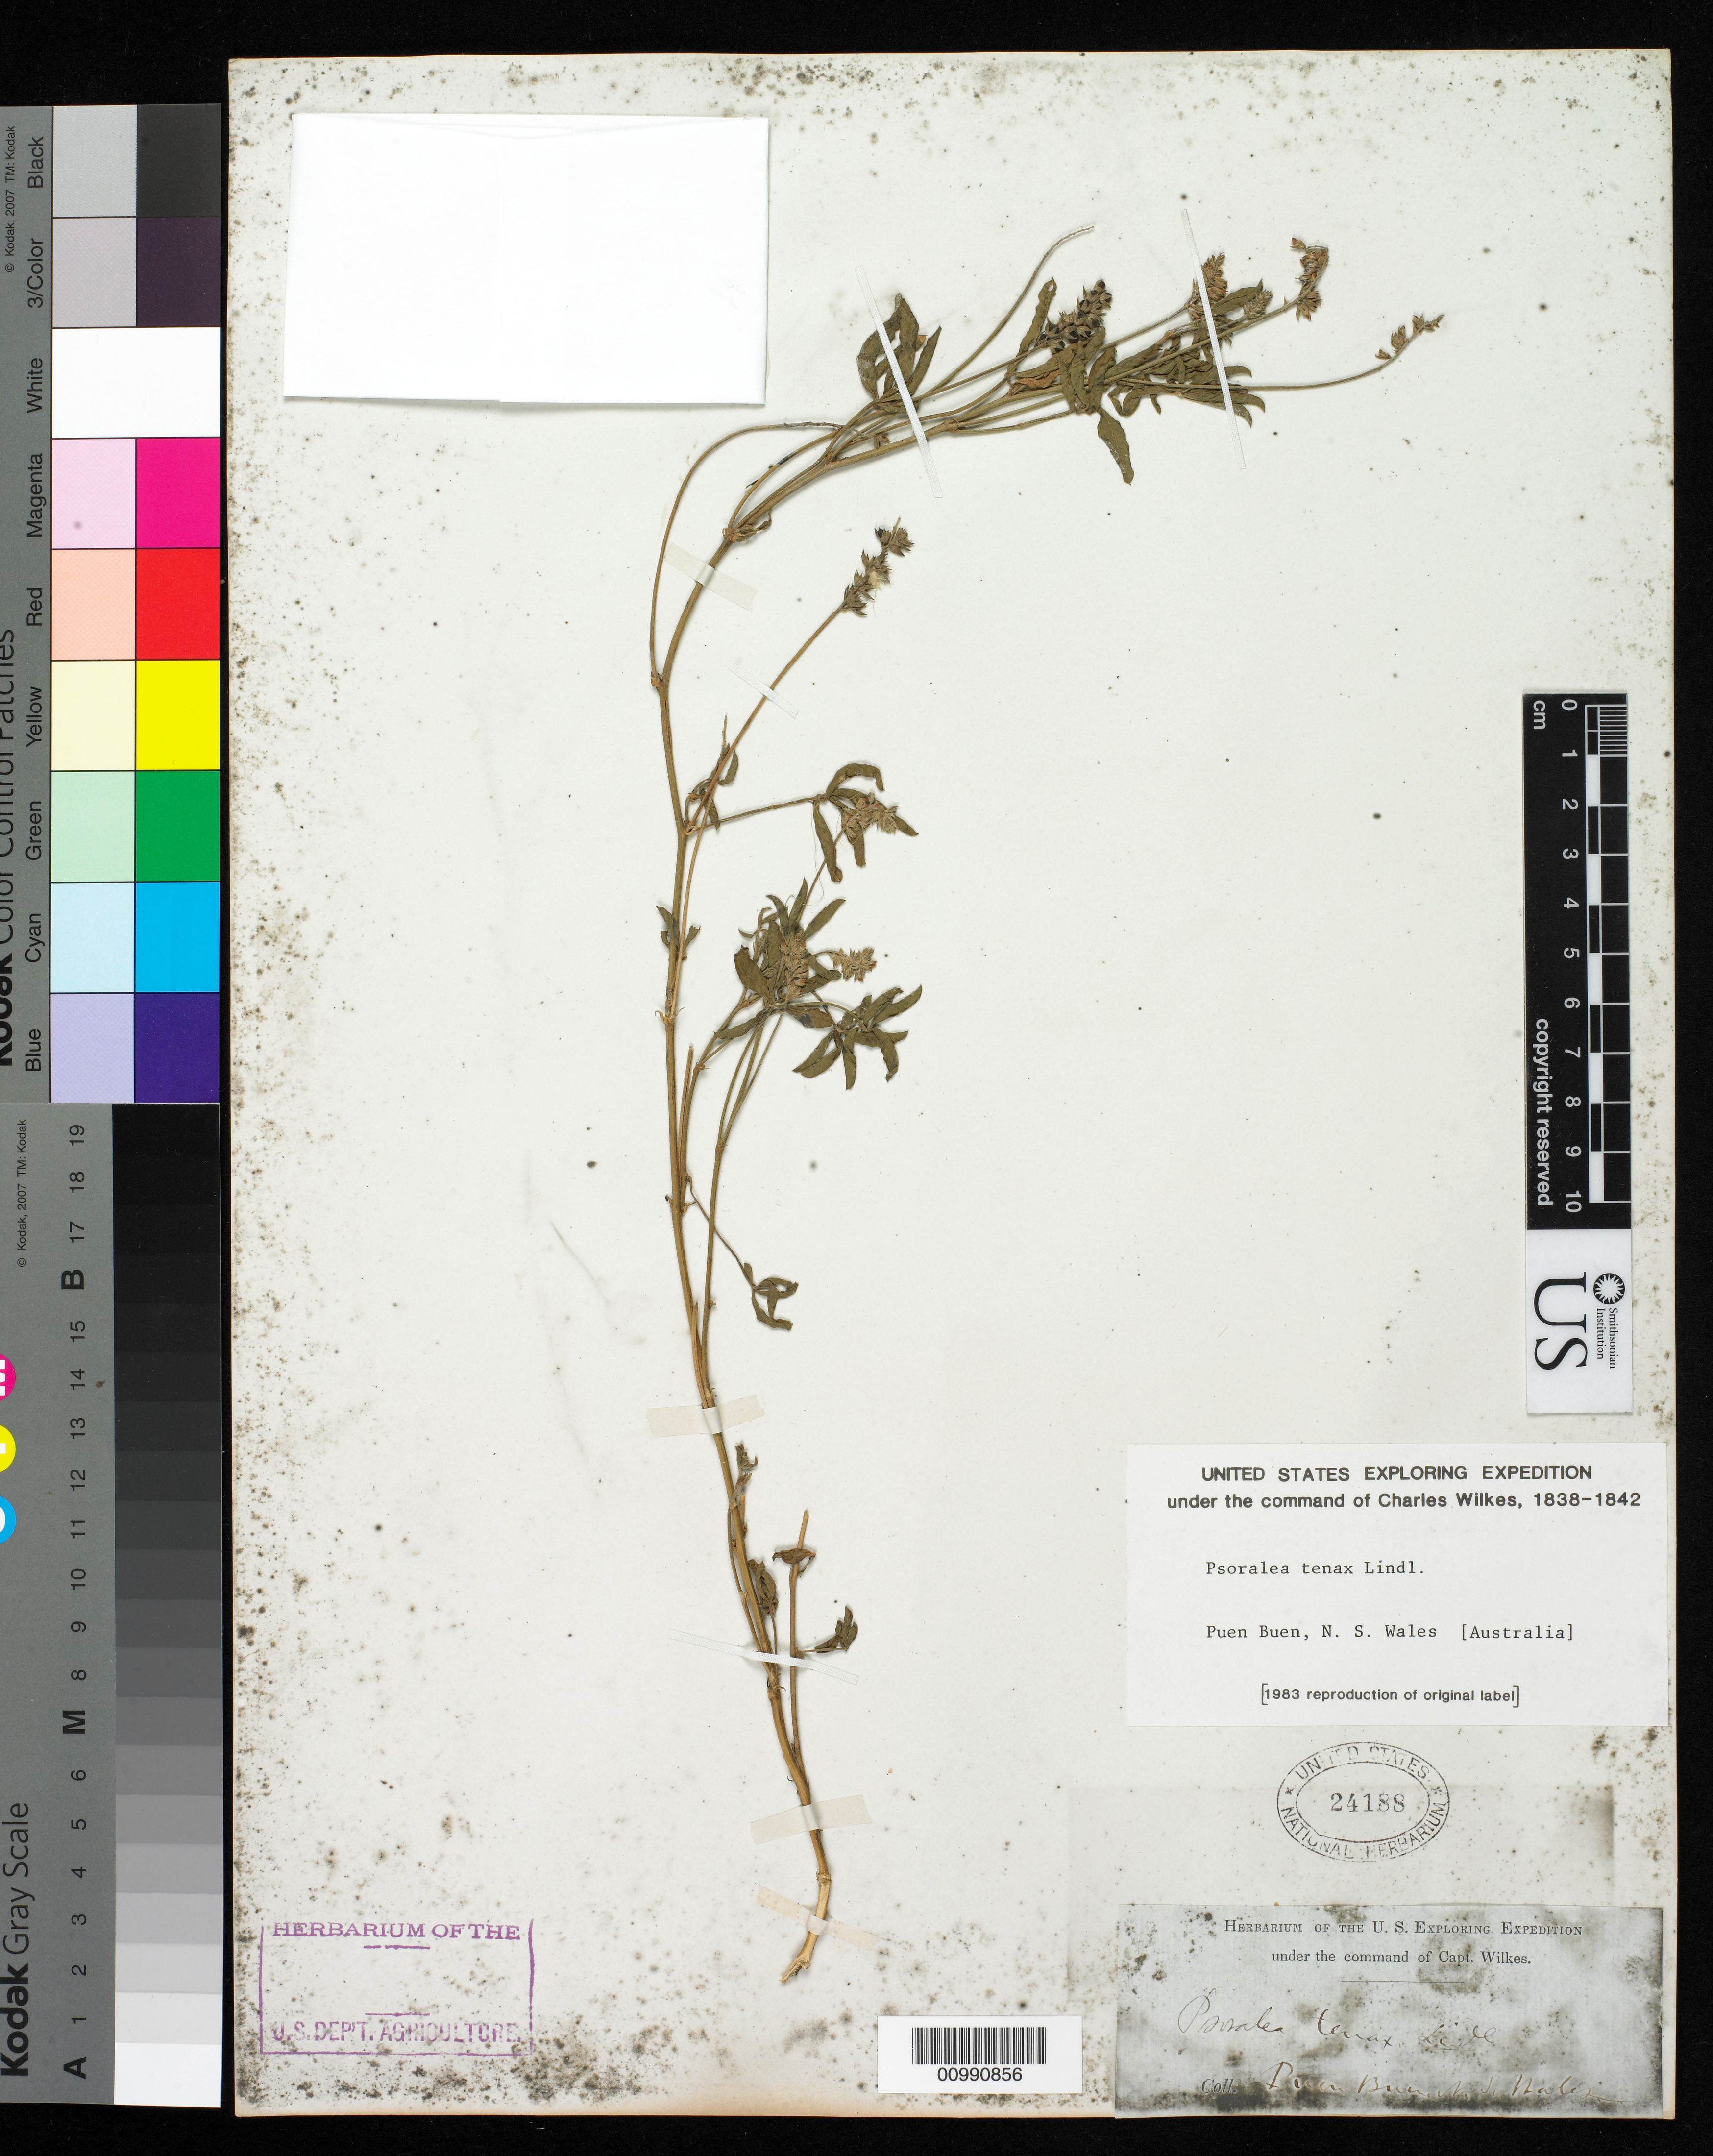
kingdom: Plantae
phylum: Tracheophyta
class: Magnoliopsida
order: Fabales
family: Fabaceae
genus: Cullen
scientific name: Cullen tenax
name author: (Lindl.) J.W. Grimes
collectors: Wilkes Explor. Exped.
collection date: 1838/1842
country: Australia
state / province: New South Wales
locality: Puen Buen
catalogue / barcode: US 24188